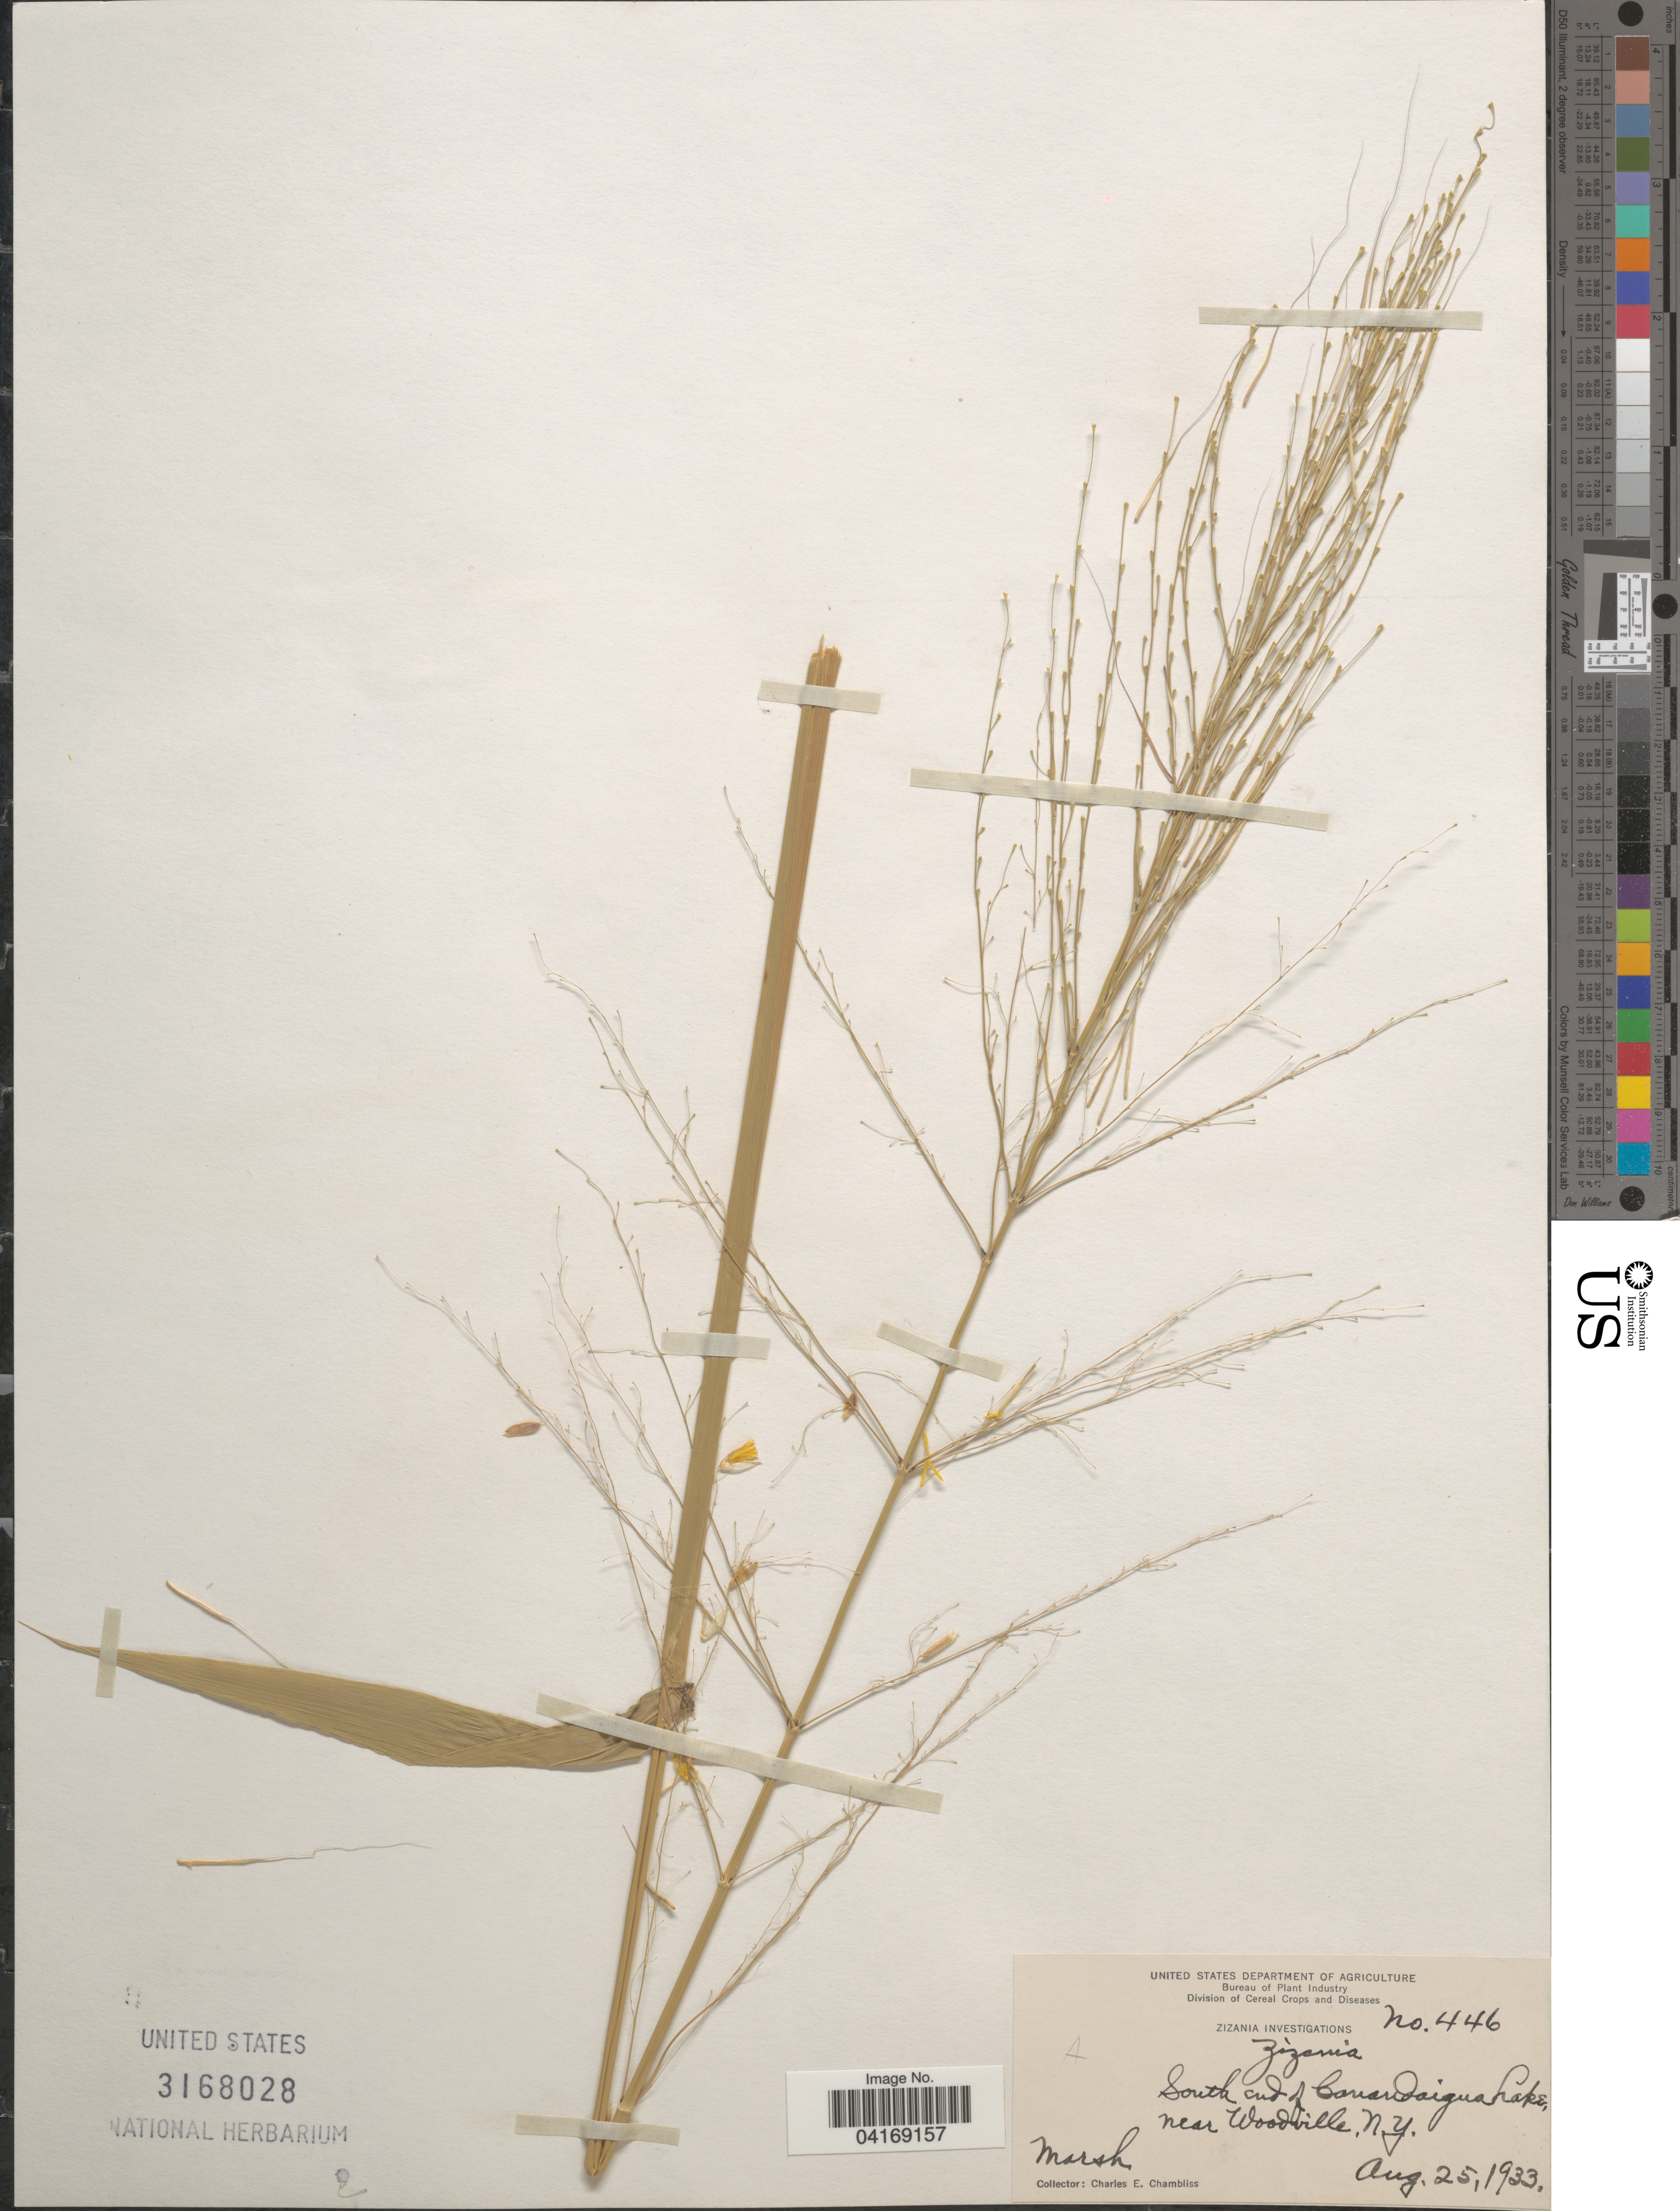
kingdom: Plantae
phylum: Tracheophyta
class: Liliopsida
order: Poales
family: Poaceae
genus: Zizania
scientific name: Zizania sp.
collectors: C. Chambliss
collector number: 446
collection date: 1933-08-25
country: United States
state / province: New York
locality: South end of Canandaigua, near Woodville.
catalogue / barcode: US 3168028